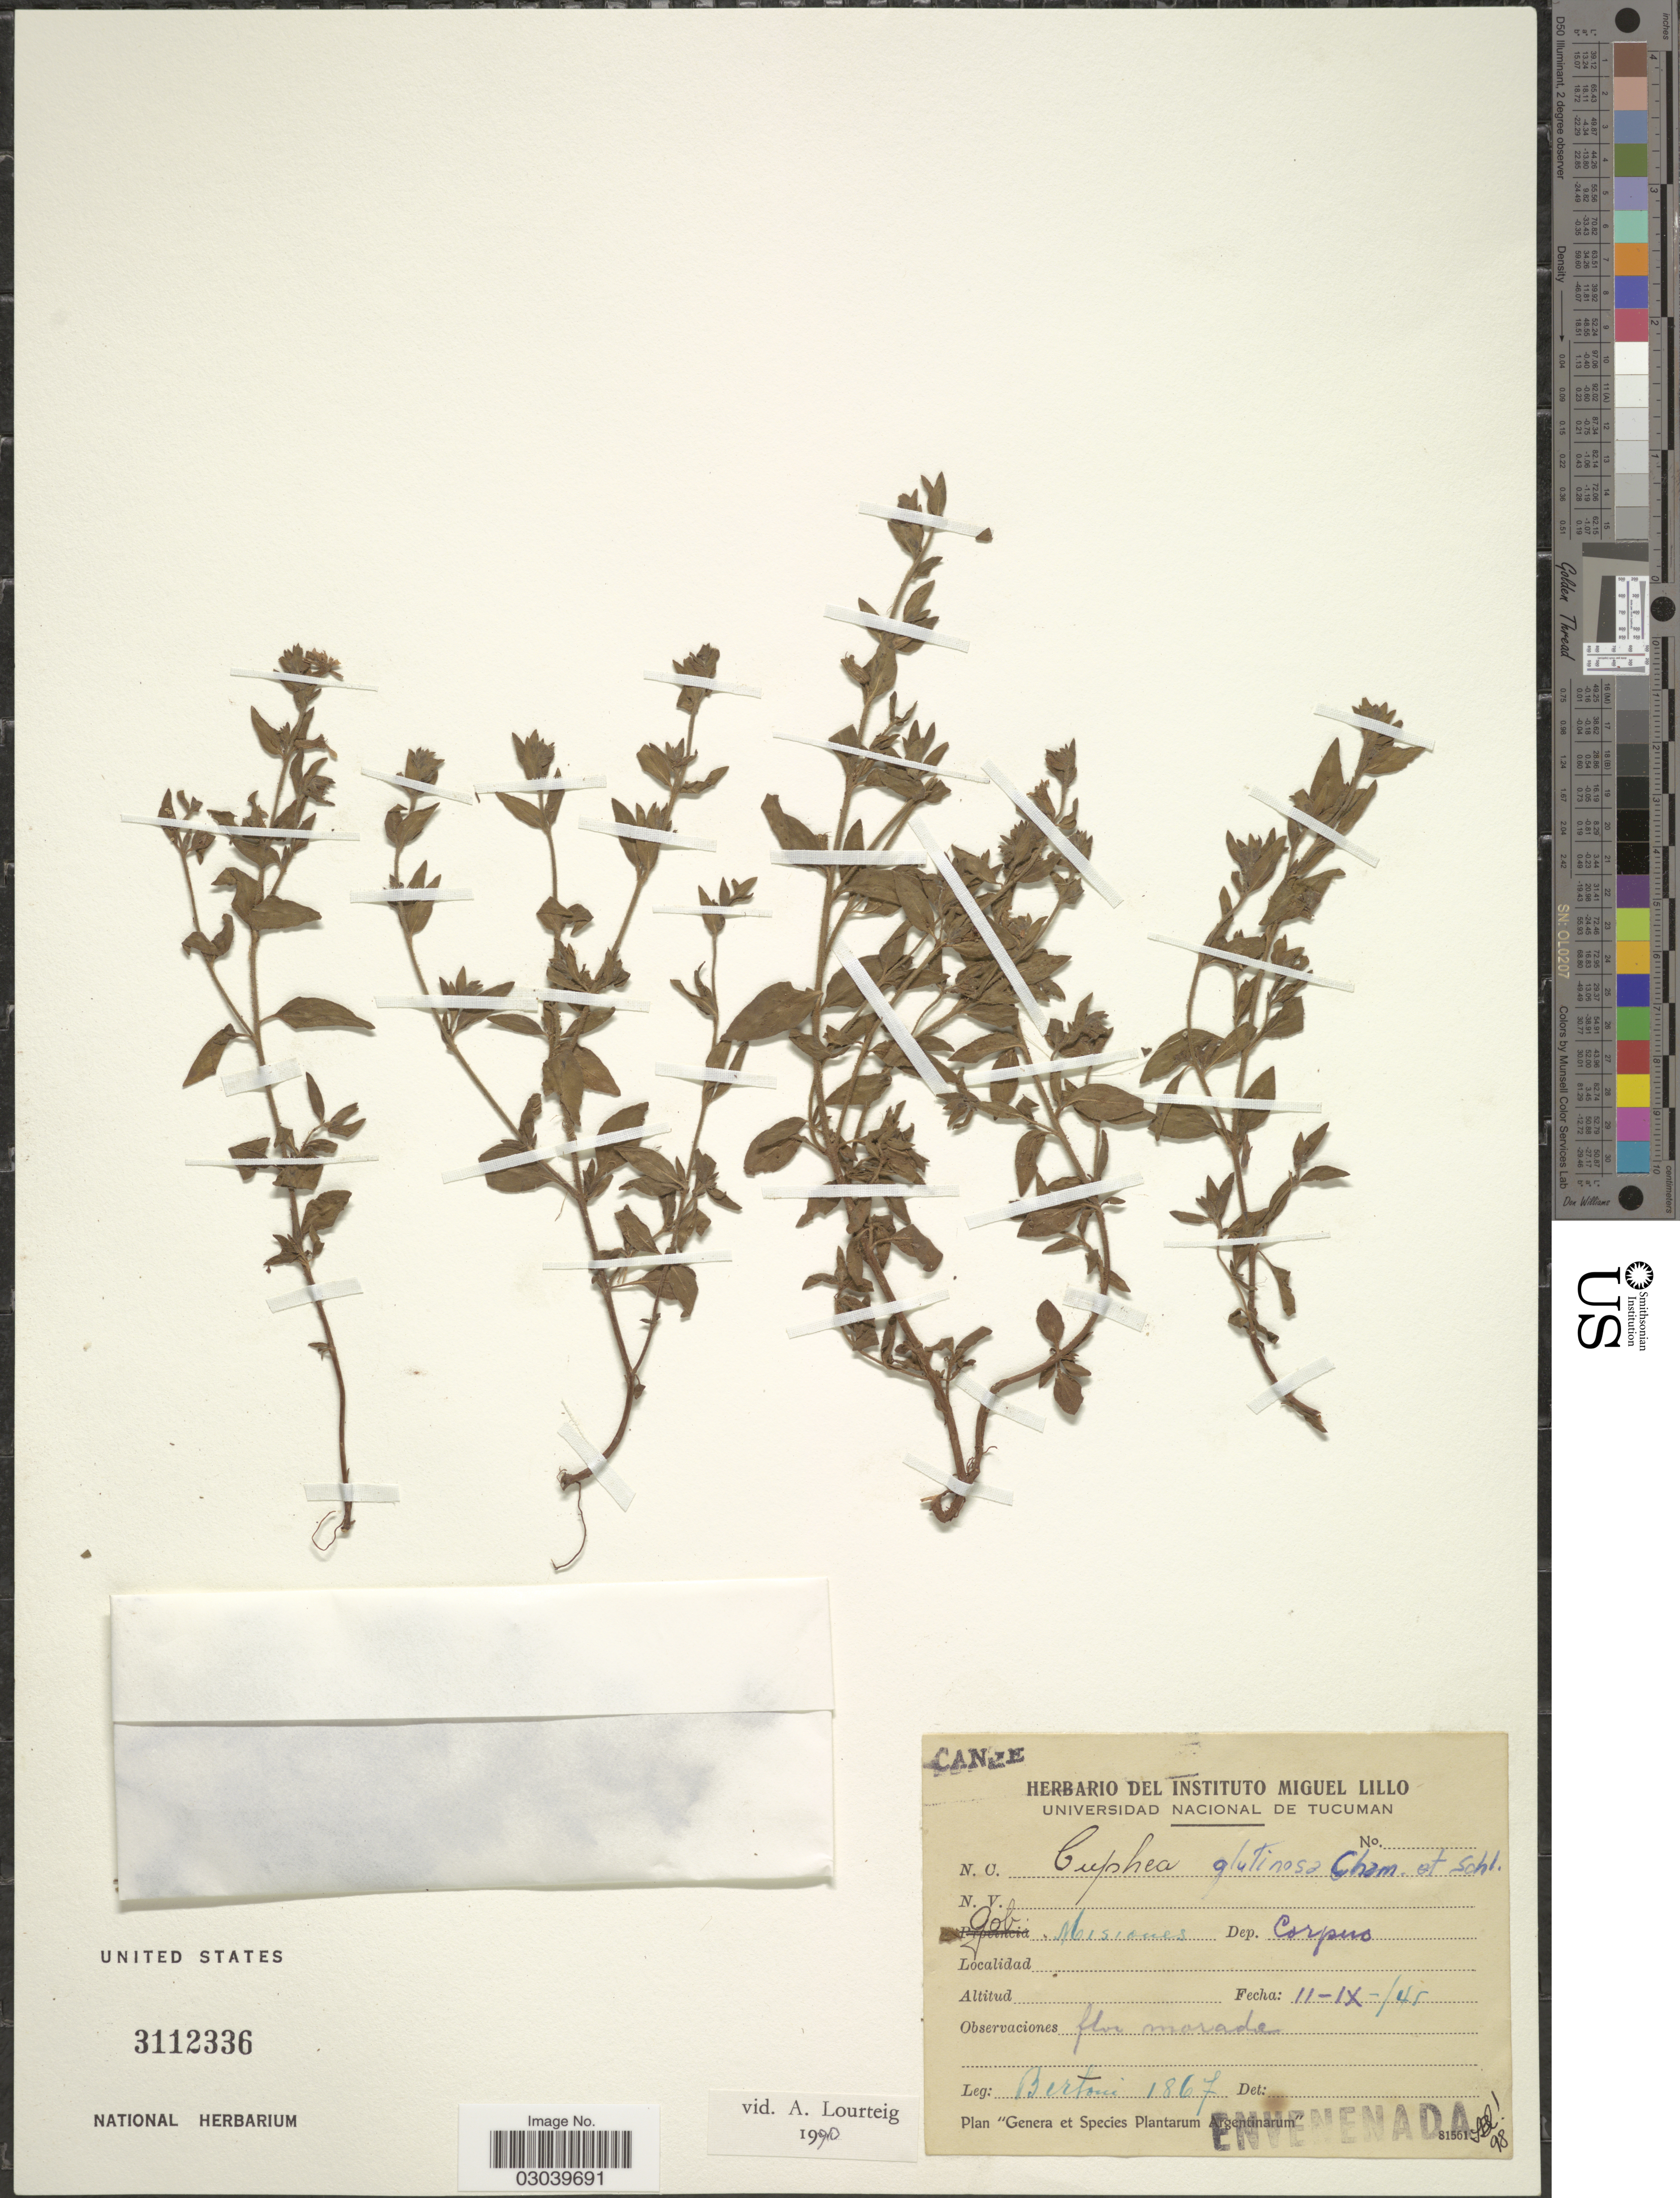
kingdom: Plantae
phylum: Tracheophyta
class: Magnoliopsida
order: Myrtales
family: Lythraceae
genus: Cuphea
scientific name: Cuphea glutinosa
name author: Cham. & Schltdl.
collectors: -- Bertoni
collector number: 1867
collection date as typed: Transcribed d/m/y: 11/9/45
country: Argentina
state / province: Misiones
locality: Gob. Misiones. Dep. Corpus.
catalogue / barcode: US 3112336